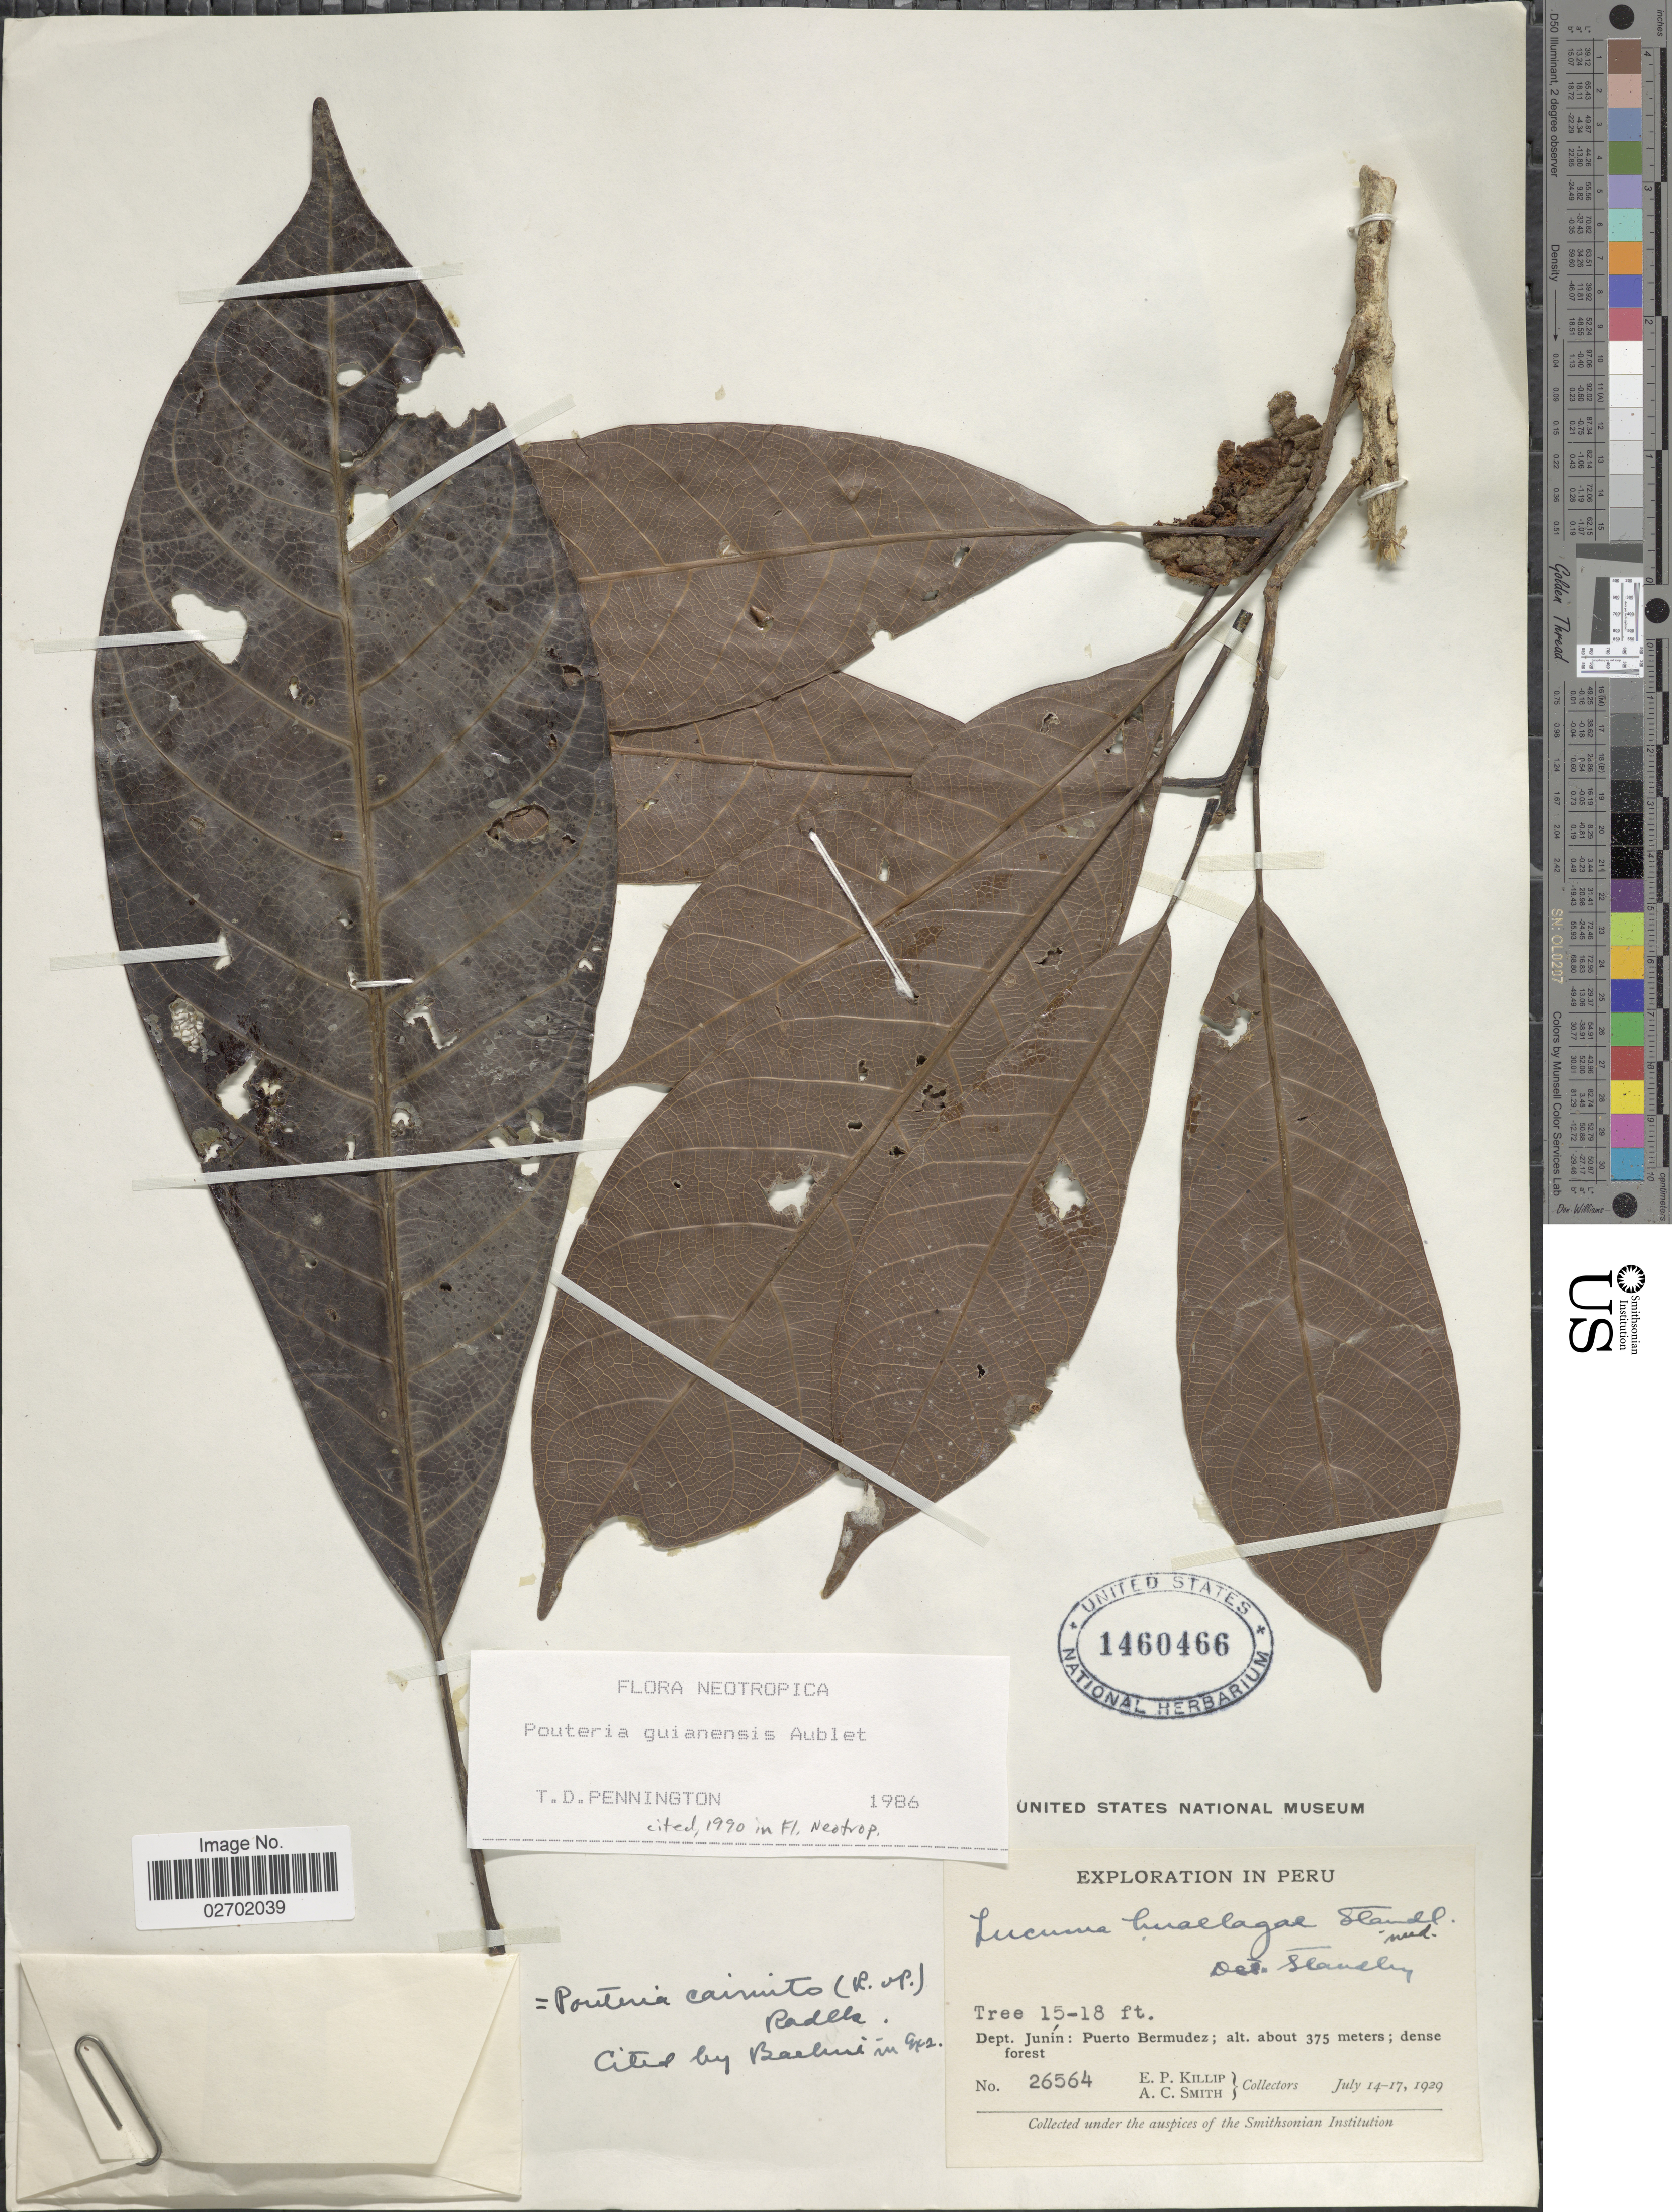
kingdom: Plantae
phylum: Tracheophyta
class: Magnoliopsida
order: Ericales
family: Sapotaceae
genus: Pouteria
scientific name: Pouteria guianensis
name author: Aubl.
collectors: E. P. Killip & A. C. Smith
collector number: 26564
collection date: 1929-07-14/1929-07-17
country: Peru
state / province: Junín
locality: Dept. Junín: Puerto Bermudez; dense forest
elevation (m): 375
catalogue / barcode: US 1460466